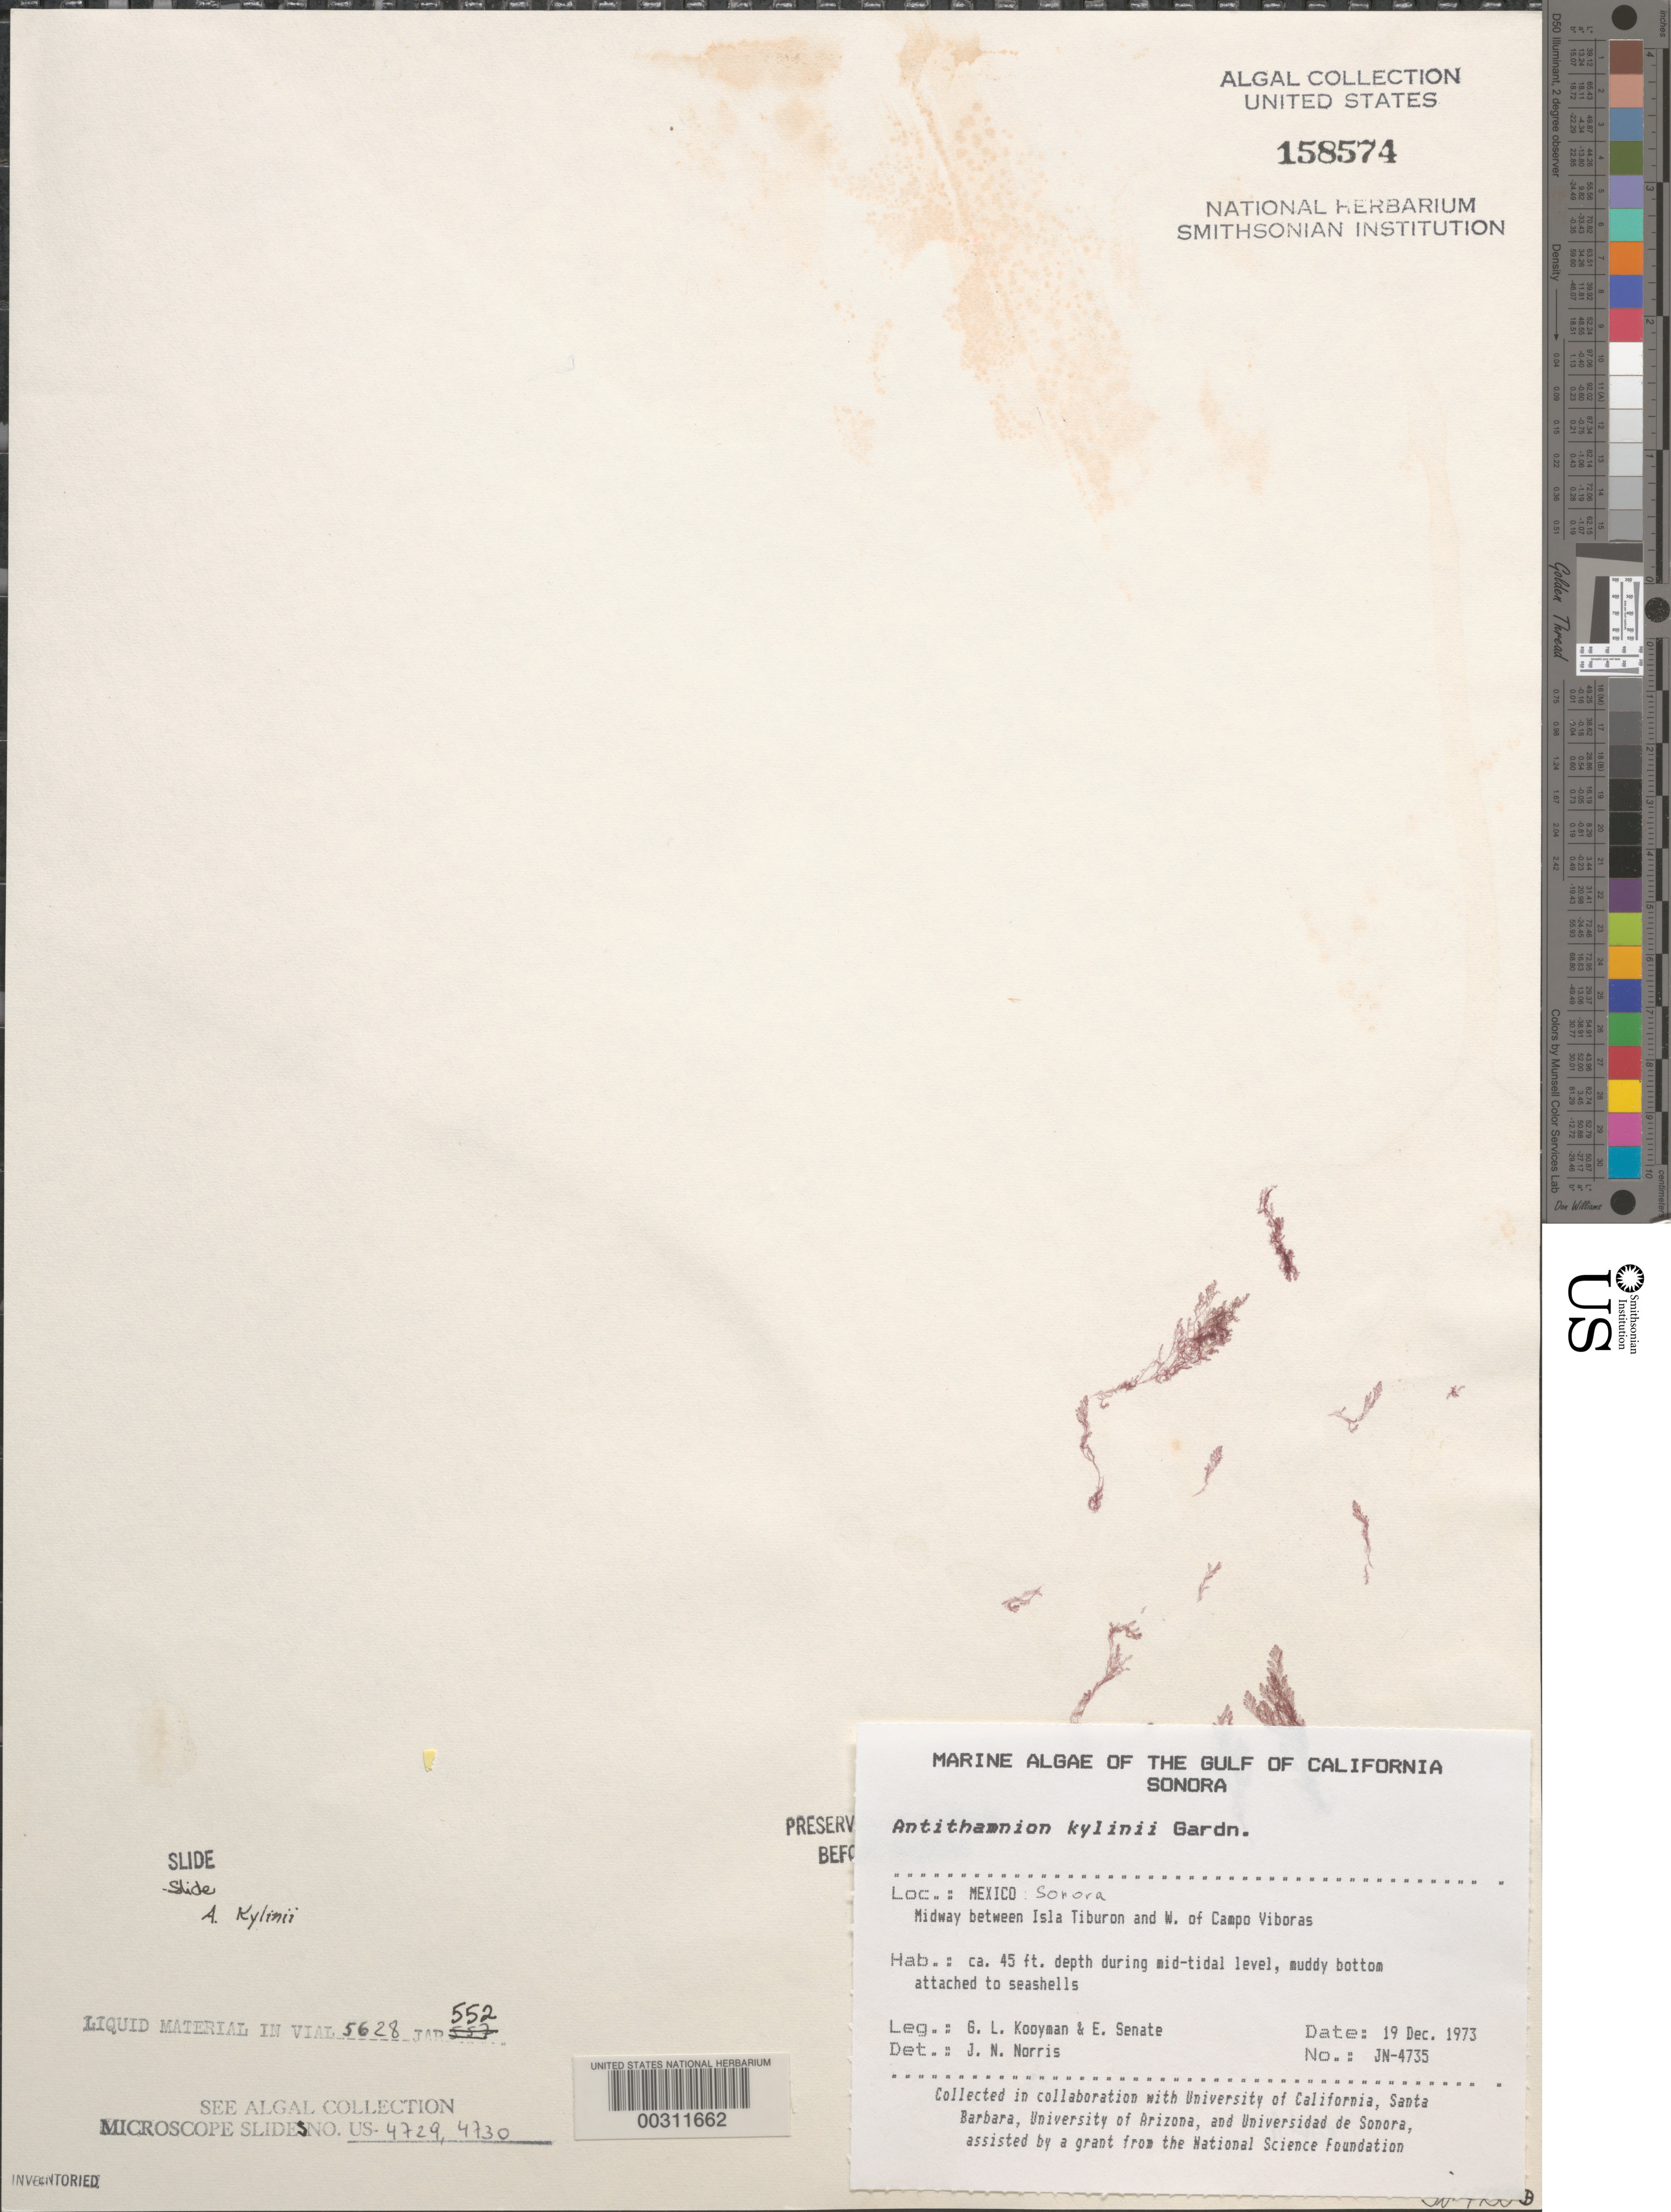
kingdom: Plantae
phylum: Rhodophyta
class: Florideophyceae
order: Ceramiales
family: Ceramiaceae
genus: Antithamnion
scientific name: Antithamnion kylinii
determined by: Norris, James N.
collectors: G. Kooyman & E. Sennett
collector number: JN-4735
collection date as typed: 19 Dec 1973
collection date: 1973-12-19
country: Mexico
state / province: Sonora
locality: West of Campo Vibroras, near Isla Tiburon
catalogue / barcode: US 158574